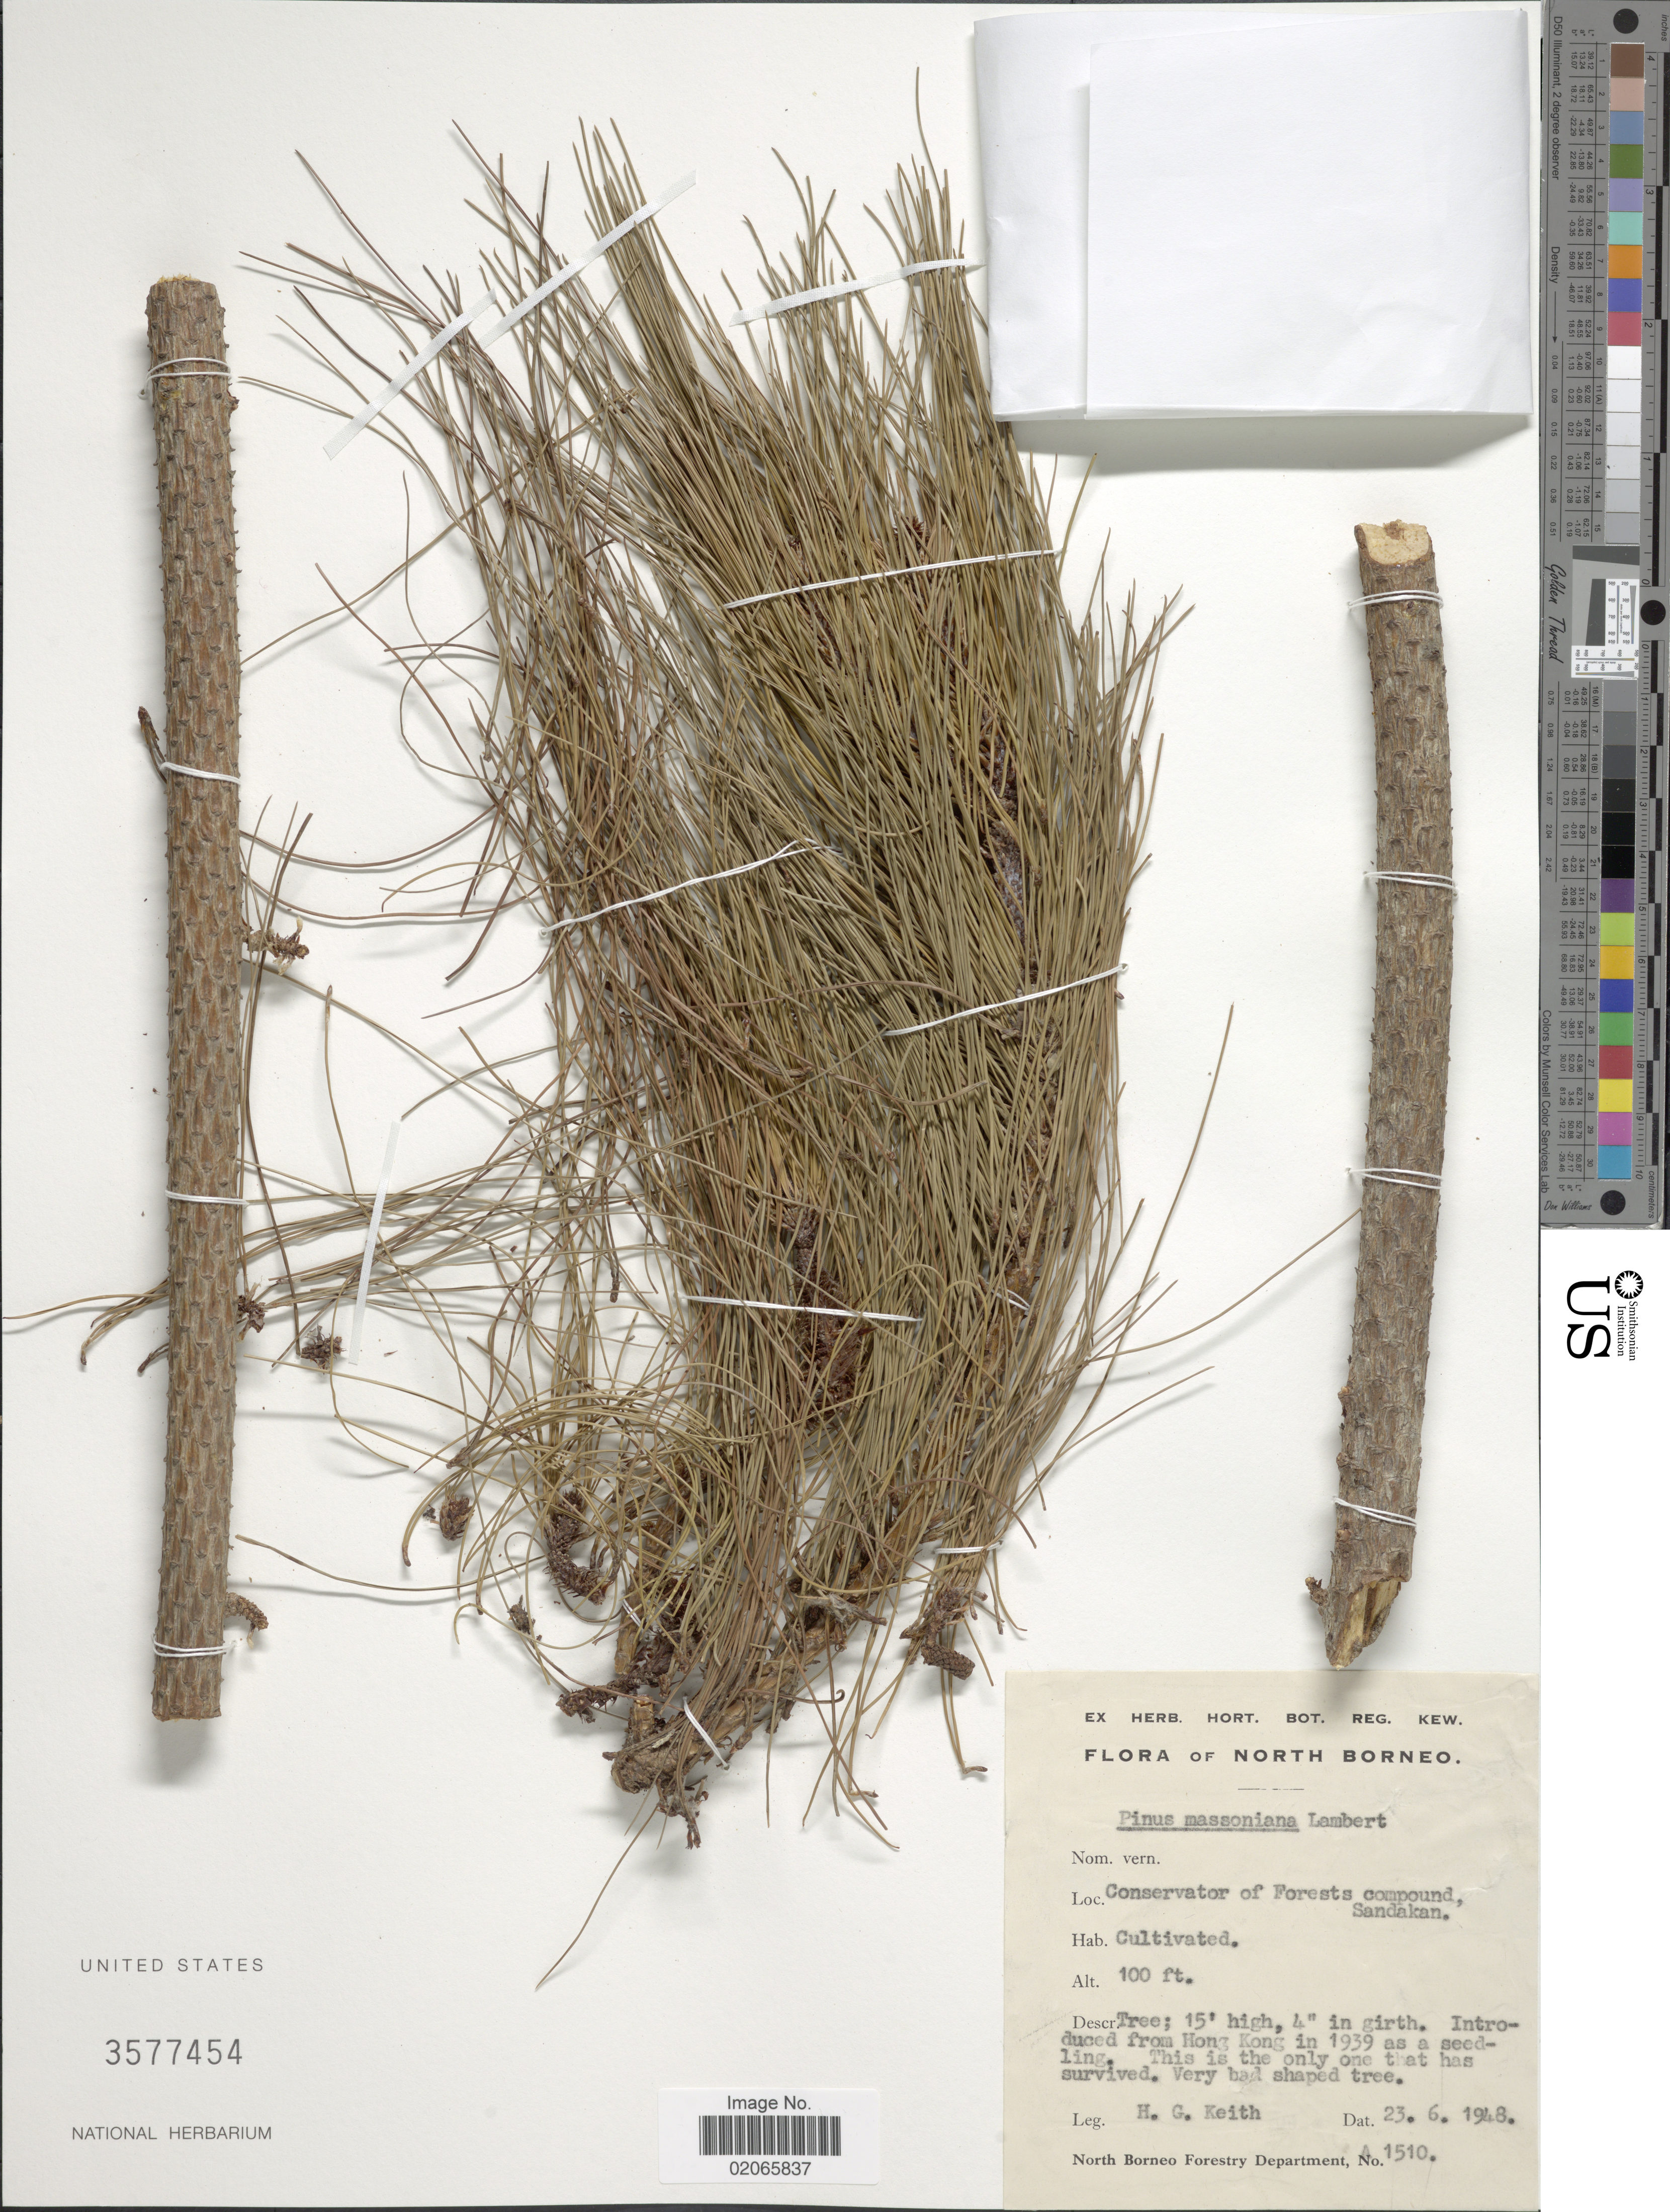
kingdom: Plantae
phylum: Tracheophyta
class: Pinopsida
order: Pinales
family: Pinaceae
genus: Pinus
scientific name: Pinus massoniana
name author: D. Don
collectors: H. Keith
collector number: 1510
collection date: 1948-06-23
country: Malaysia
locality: North Borneo. Conservator of Forests compound, Sandakan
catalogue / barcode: US 3577454